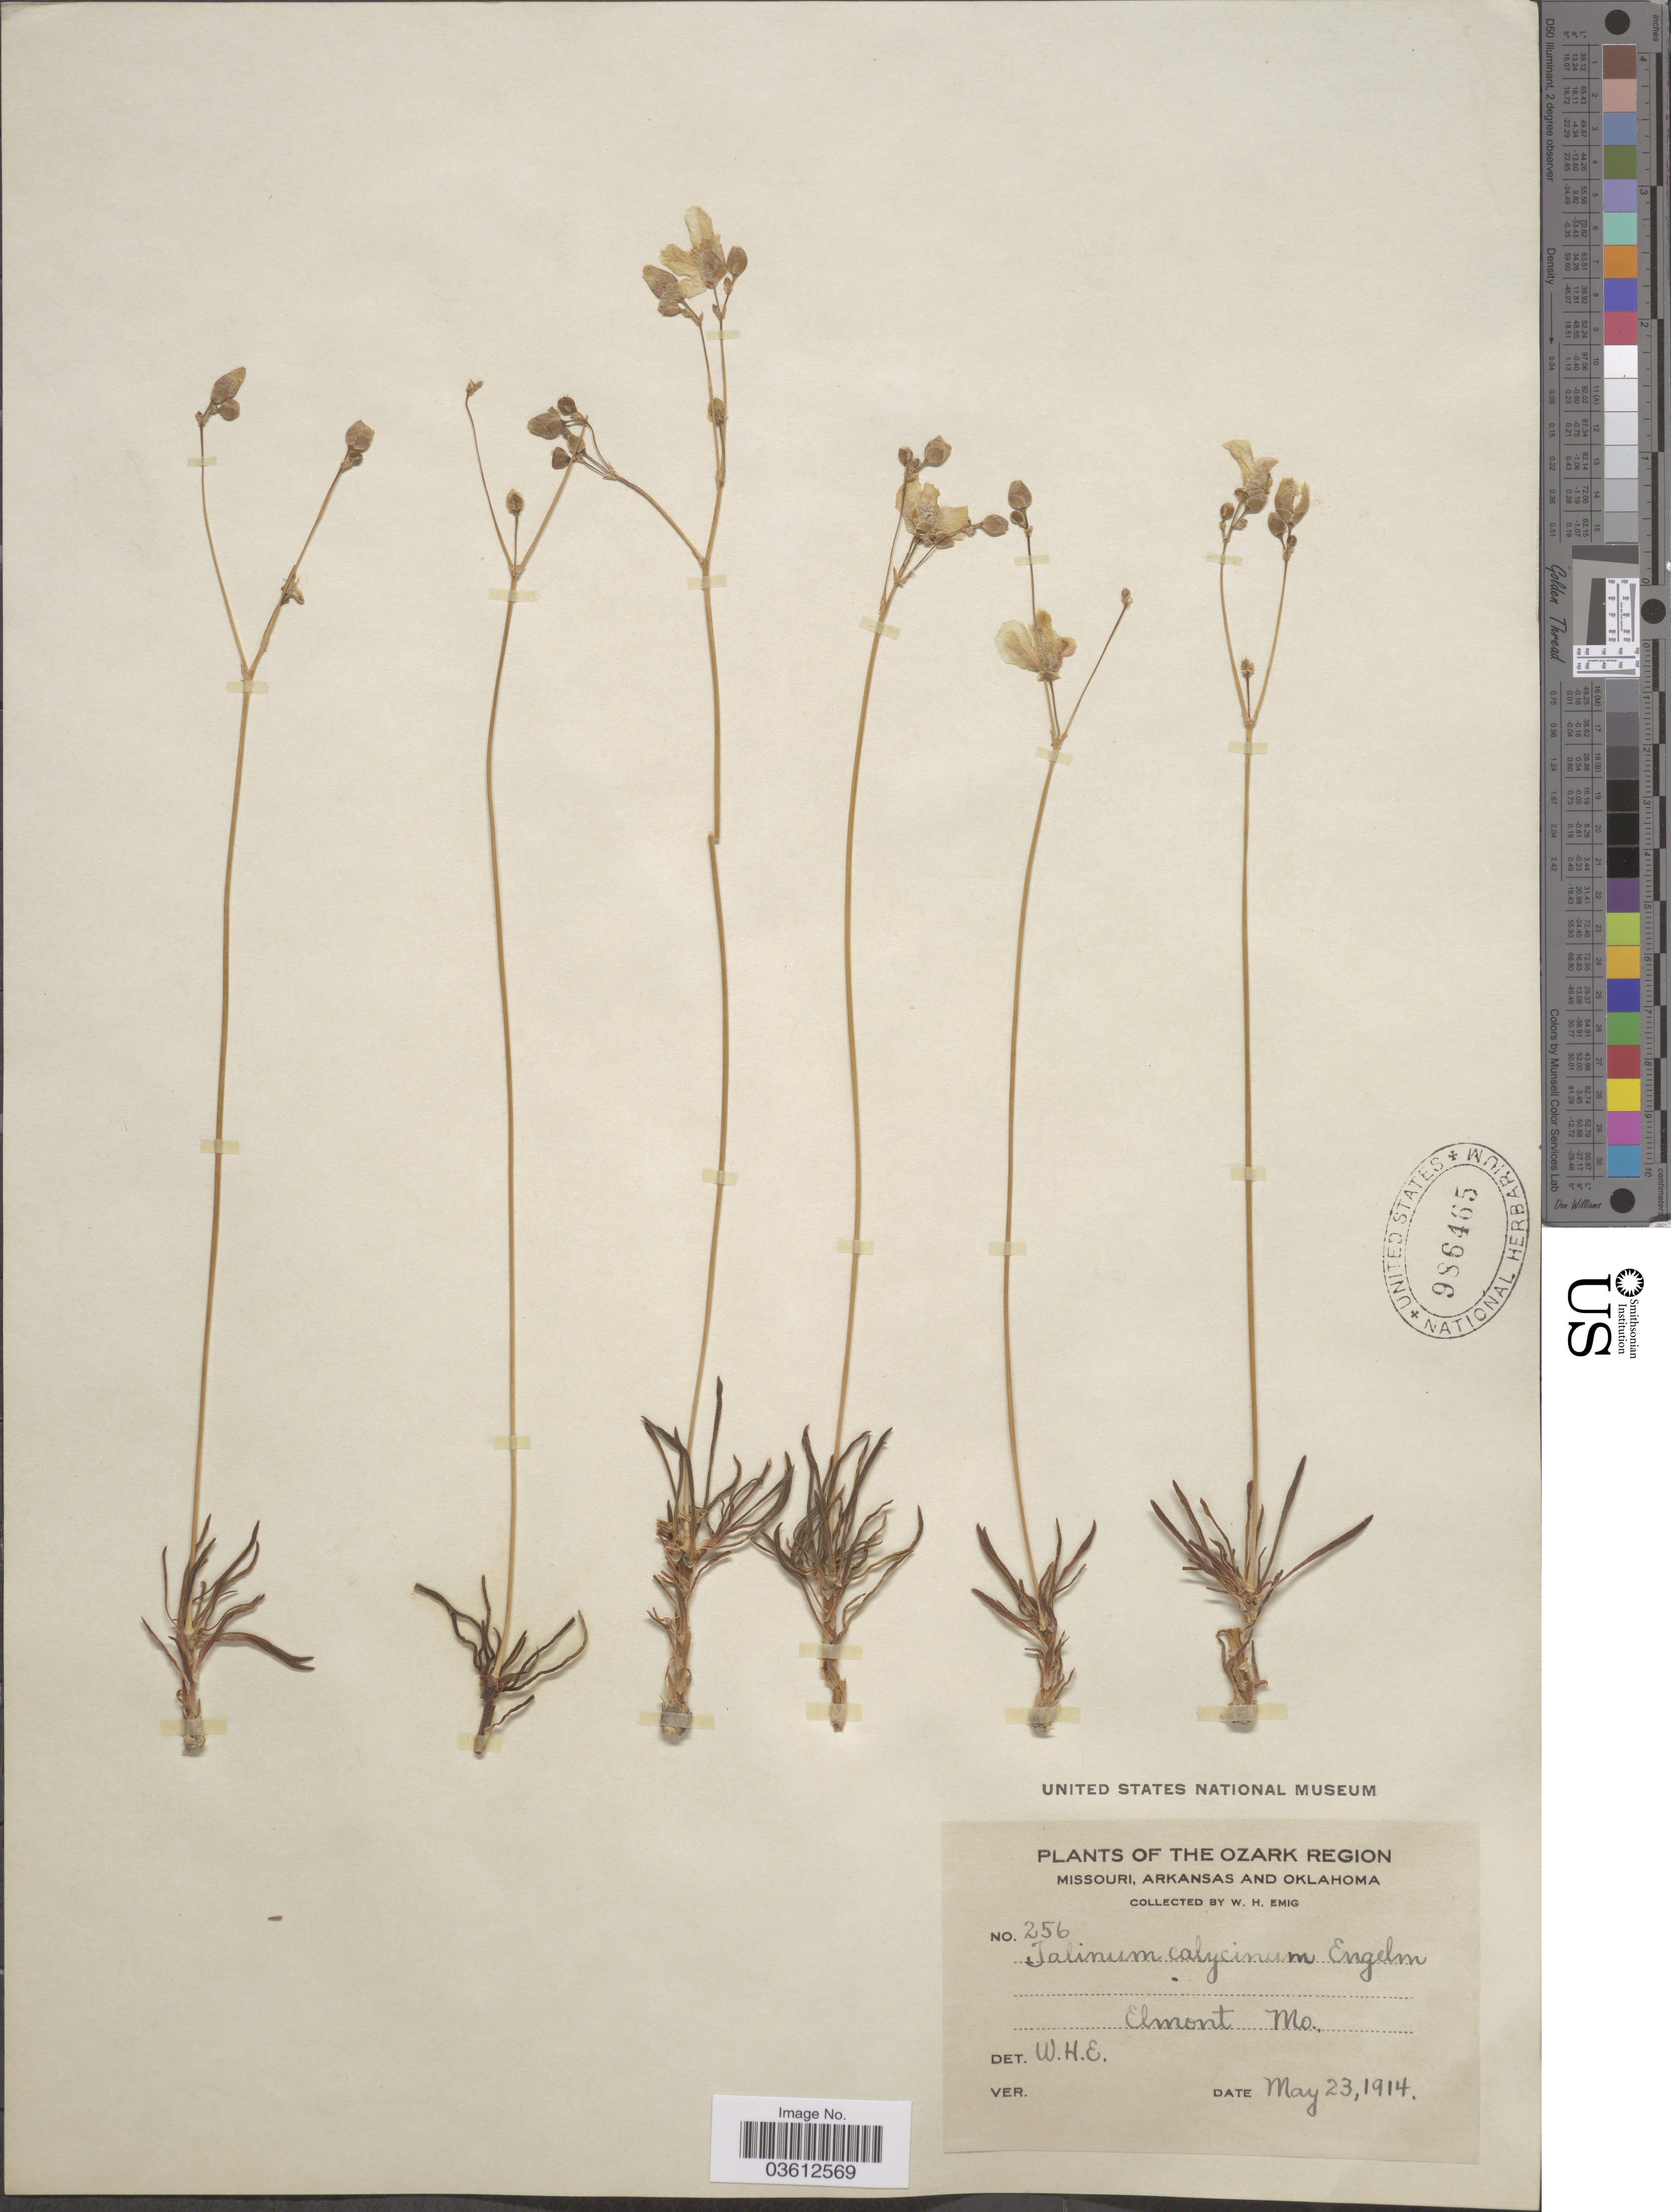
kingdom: Plantae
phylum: Tracheophyta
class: Magnoliopsida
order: Caryophyllales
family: Talinaceae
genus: Talinum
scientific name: Talinum calycinum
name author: Engelm.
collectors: W. H. Emig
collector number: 256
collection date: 1914-05-23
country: United States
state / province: Missouri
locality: The Ozark Region. Elmont.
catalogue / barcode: US 986465